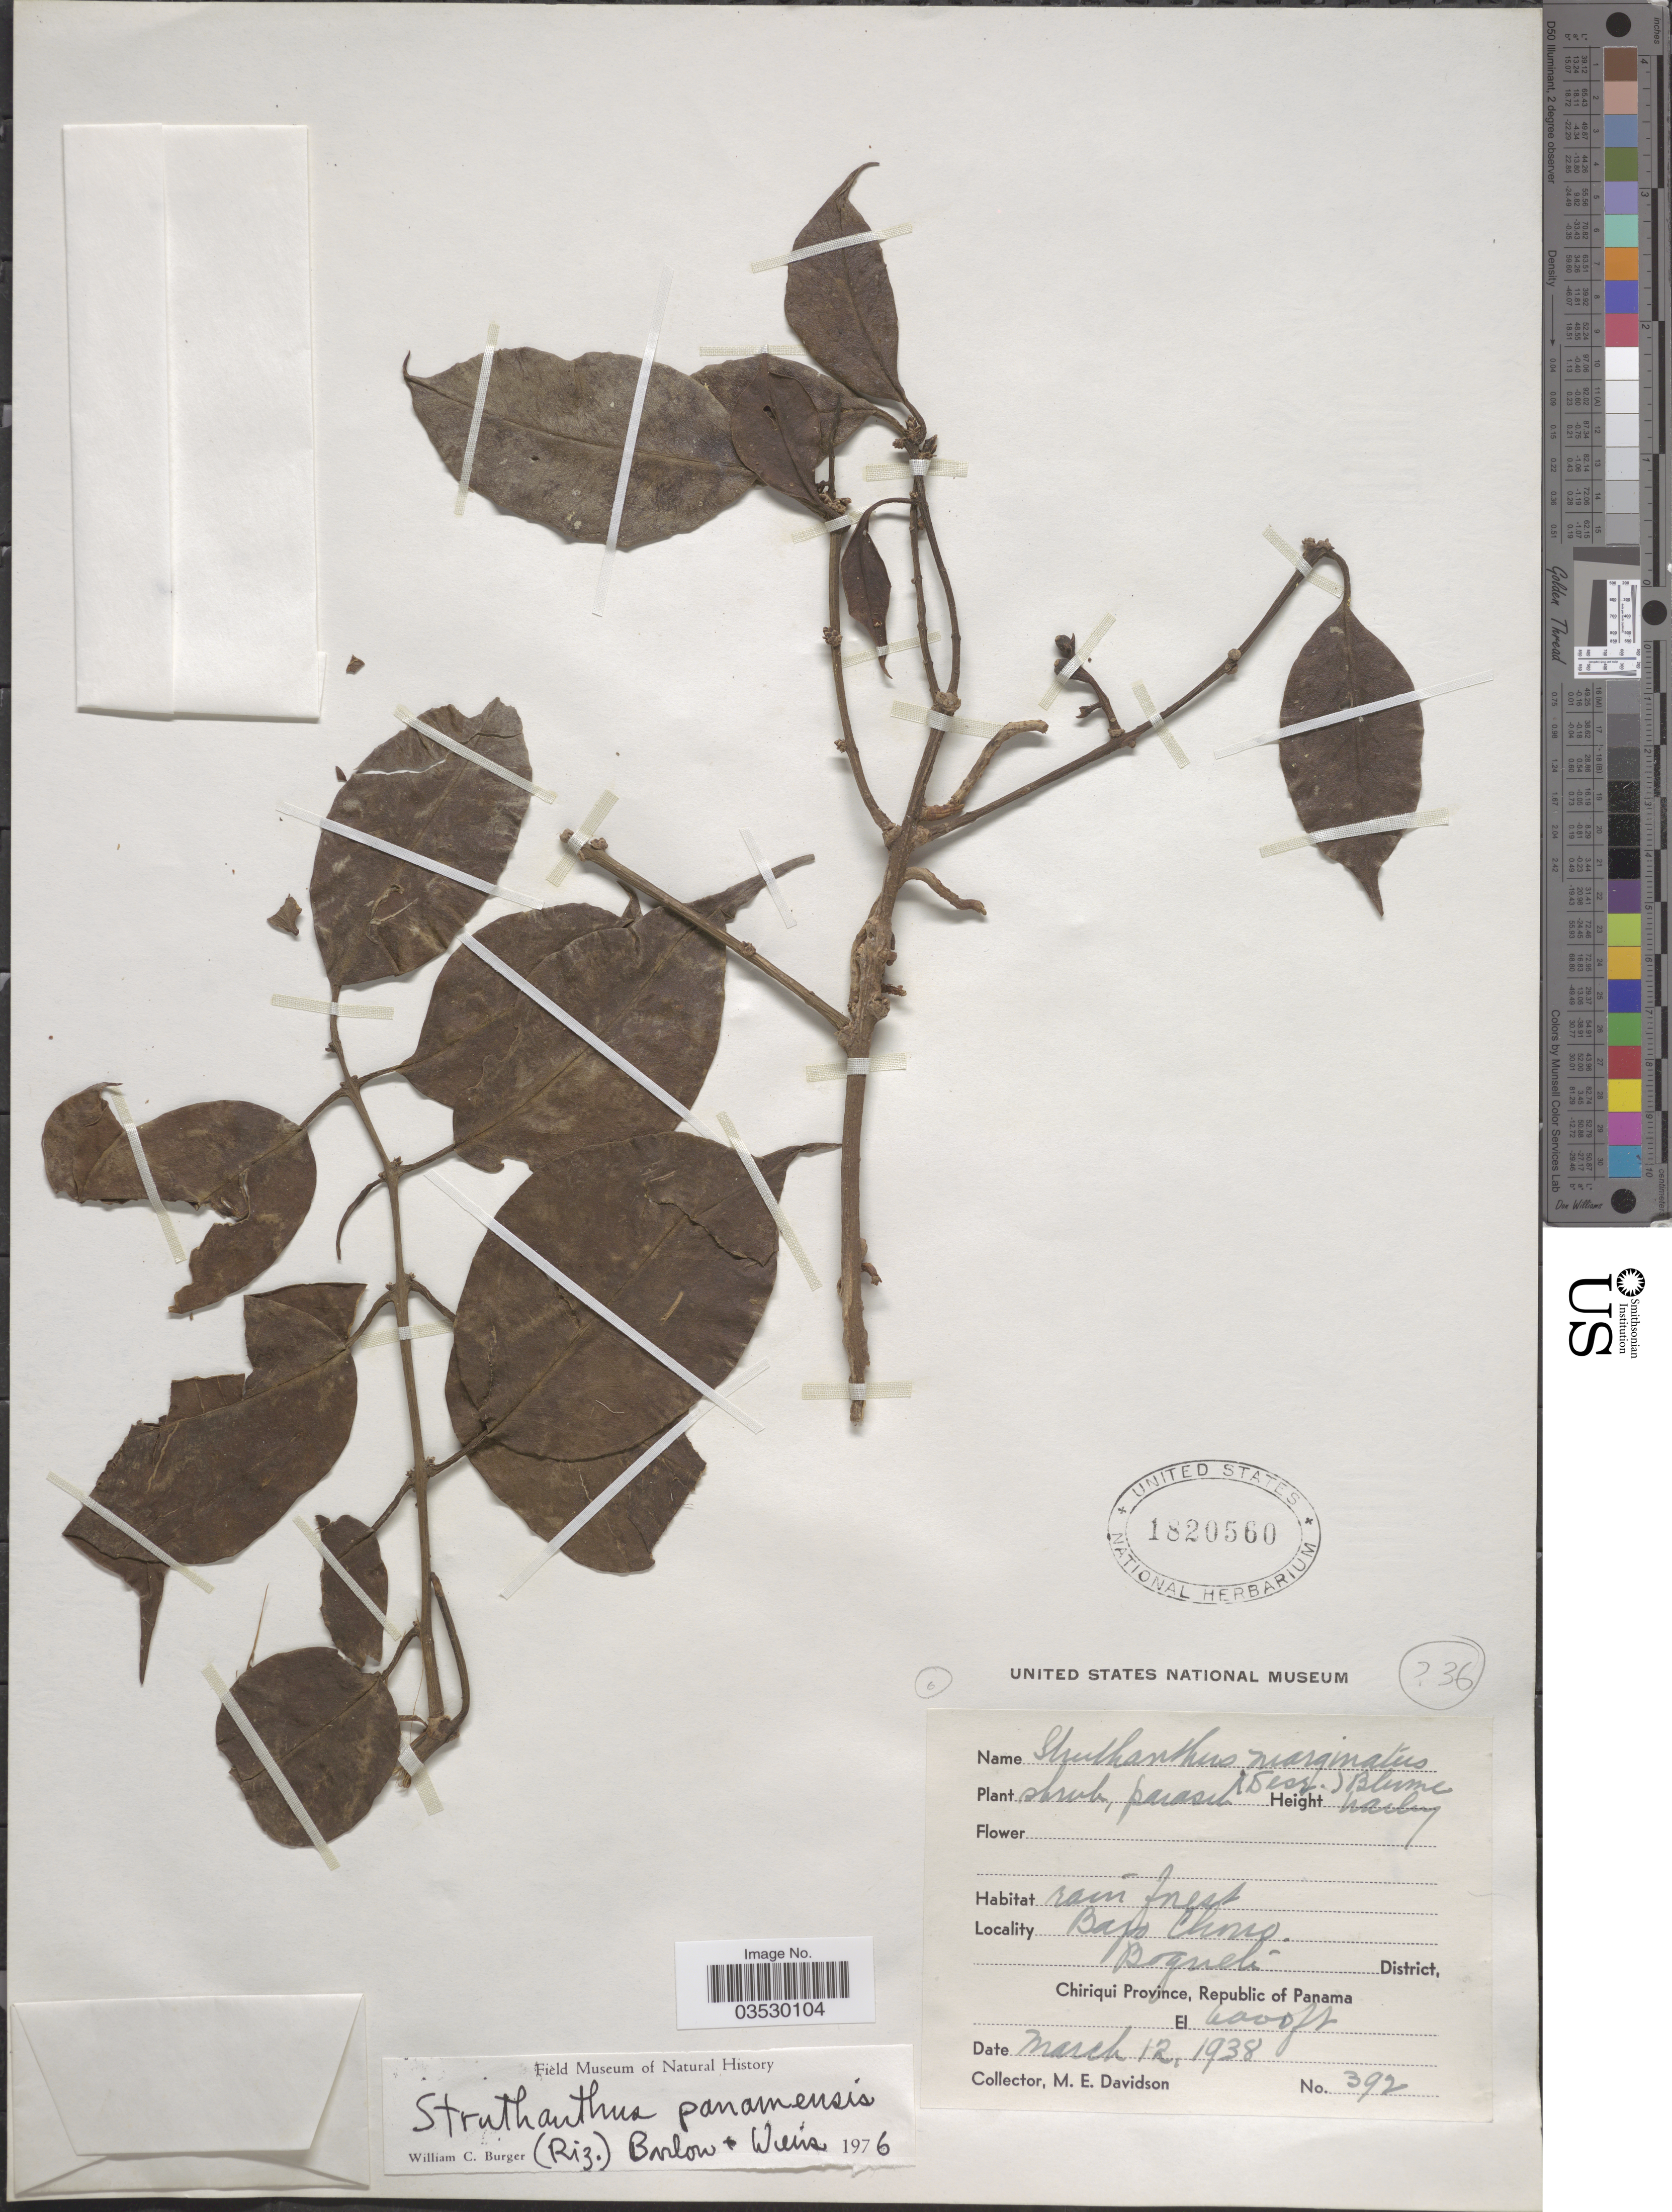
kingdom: Plantae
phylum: Tracheophyta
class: Magnoliopsida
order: Santalales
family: Loranthaceae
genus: Panamanthus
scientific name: Panamanthus panamensis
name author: (Rizzini) Kuijt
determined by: Caraballo-Ortiz, Marcos A., (MISS), University of Mississippi (UNITED STATES)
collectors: M. E. Davidson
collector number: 392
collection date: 1938-03-12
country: Panama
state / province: Chiriqui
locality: Bagi Chorro, Boquete District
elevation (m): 1829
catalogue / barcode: US 1820560